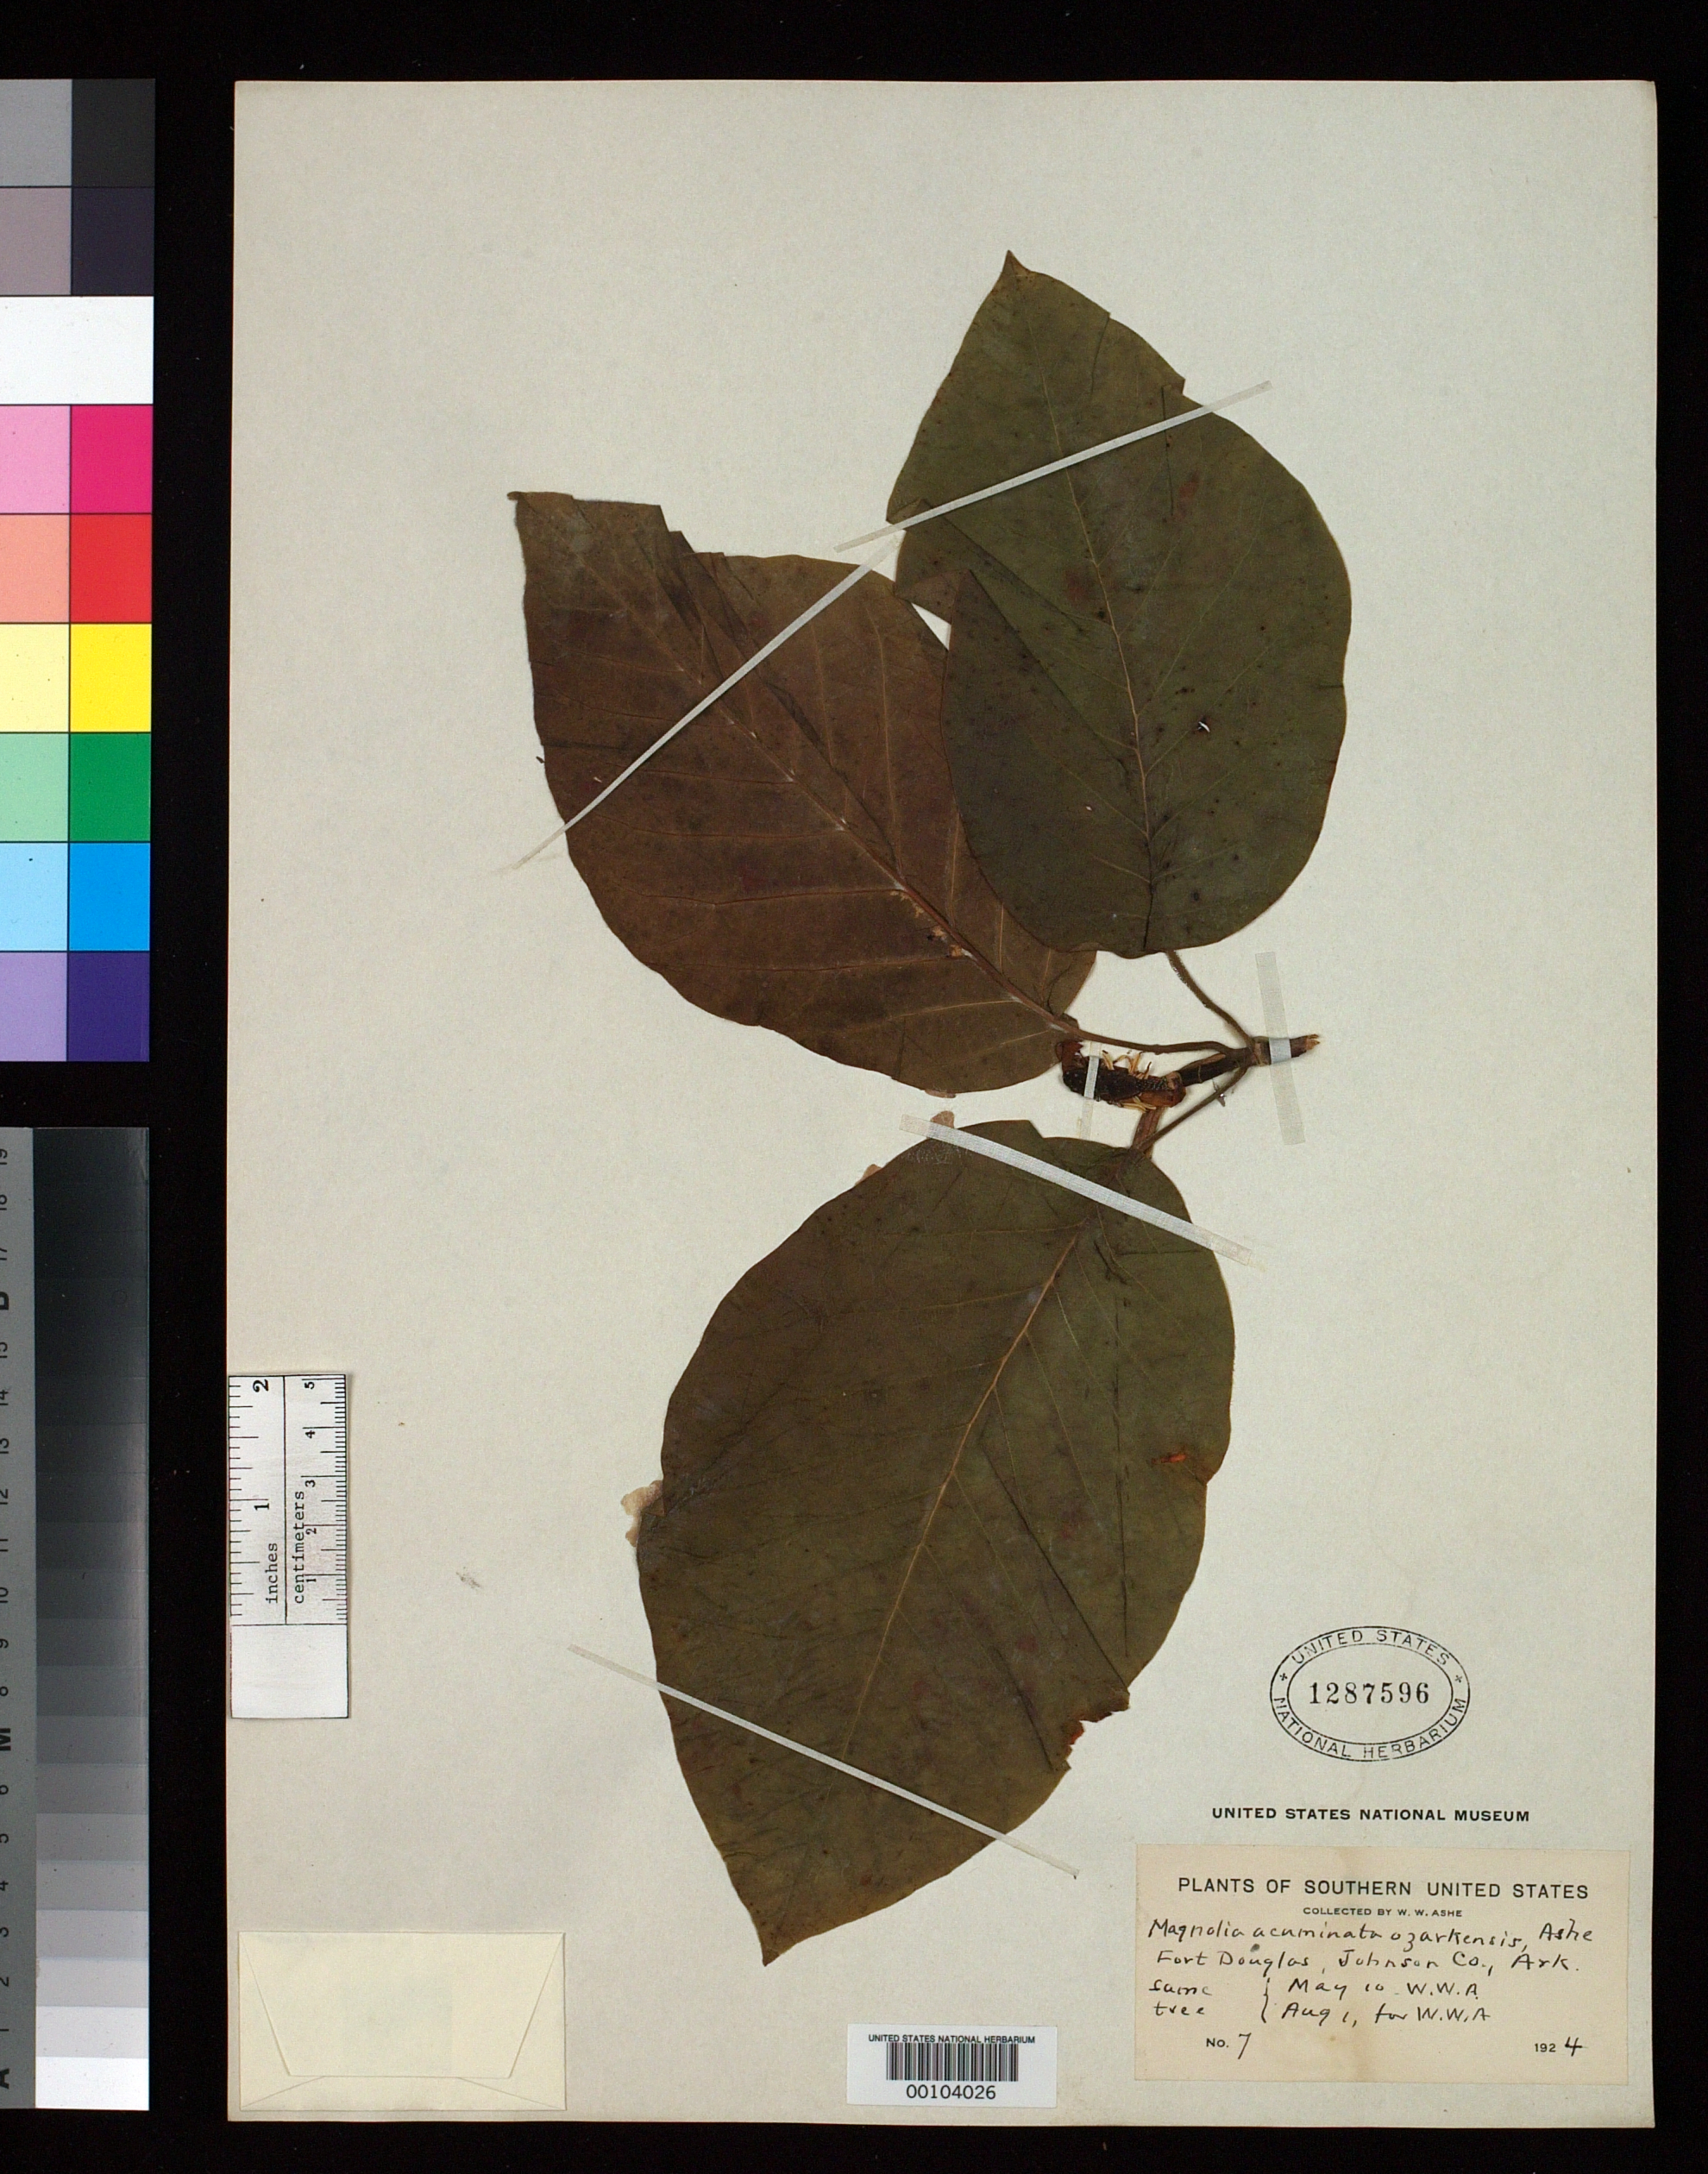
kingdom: Plantae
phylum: Tracheophyta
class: Magnoliopsida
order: Magnoliales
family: Magnoliaceae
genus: Magnolia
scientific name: Magnolia acuminata var. ozarkensis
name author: Ashe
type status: Isotype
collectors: W. W. Ashe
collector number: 7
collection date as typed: May 1924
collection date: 1924-05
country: United States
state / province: Arkansas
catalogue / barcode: US 1287596